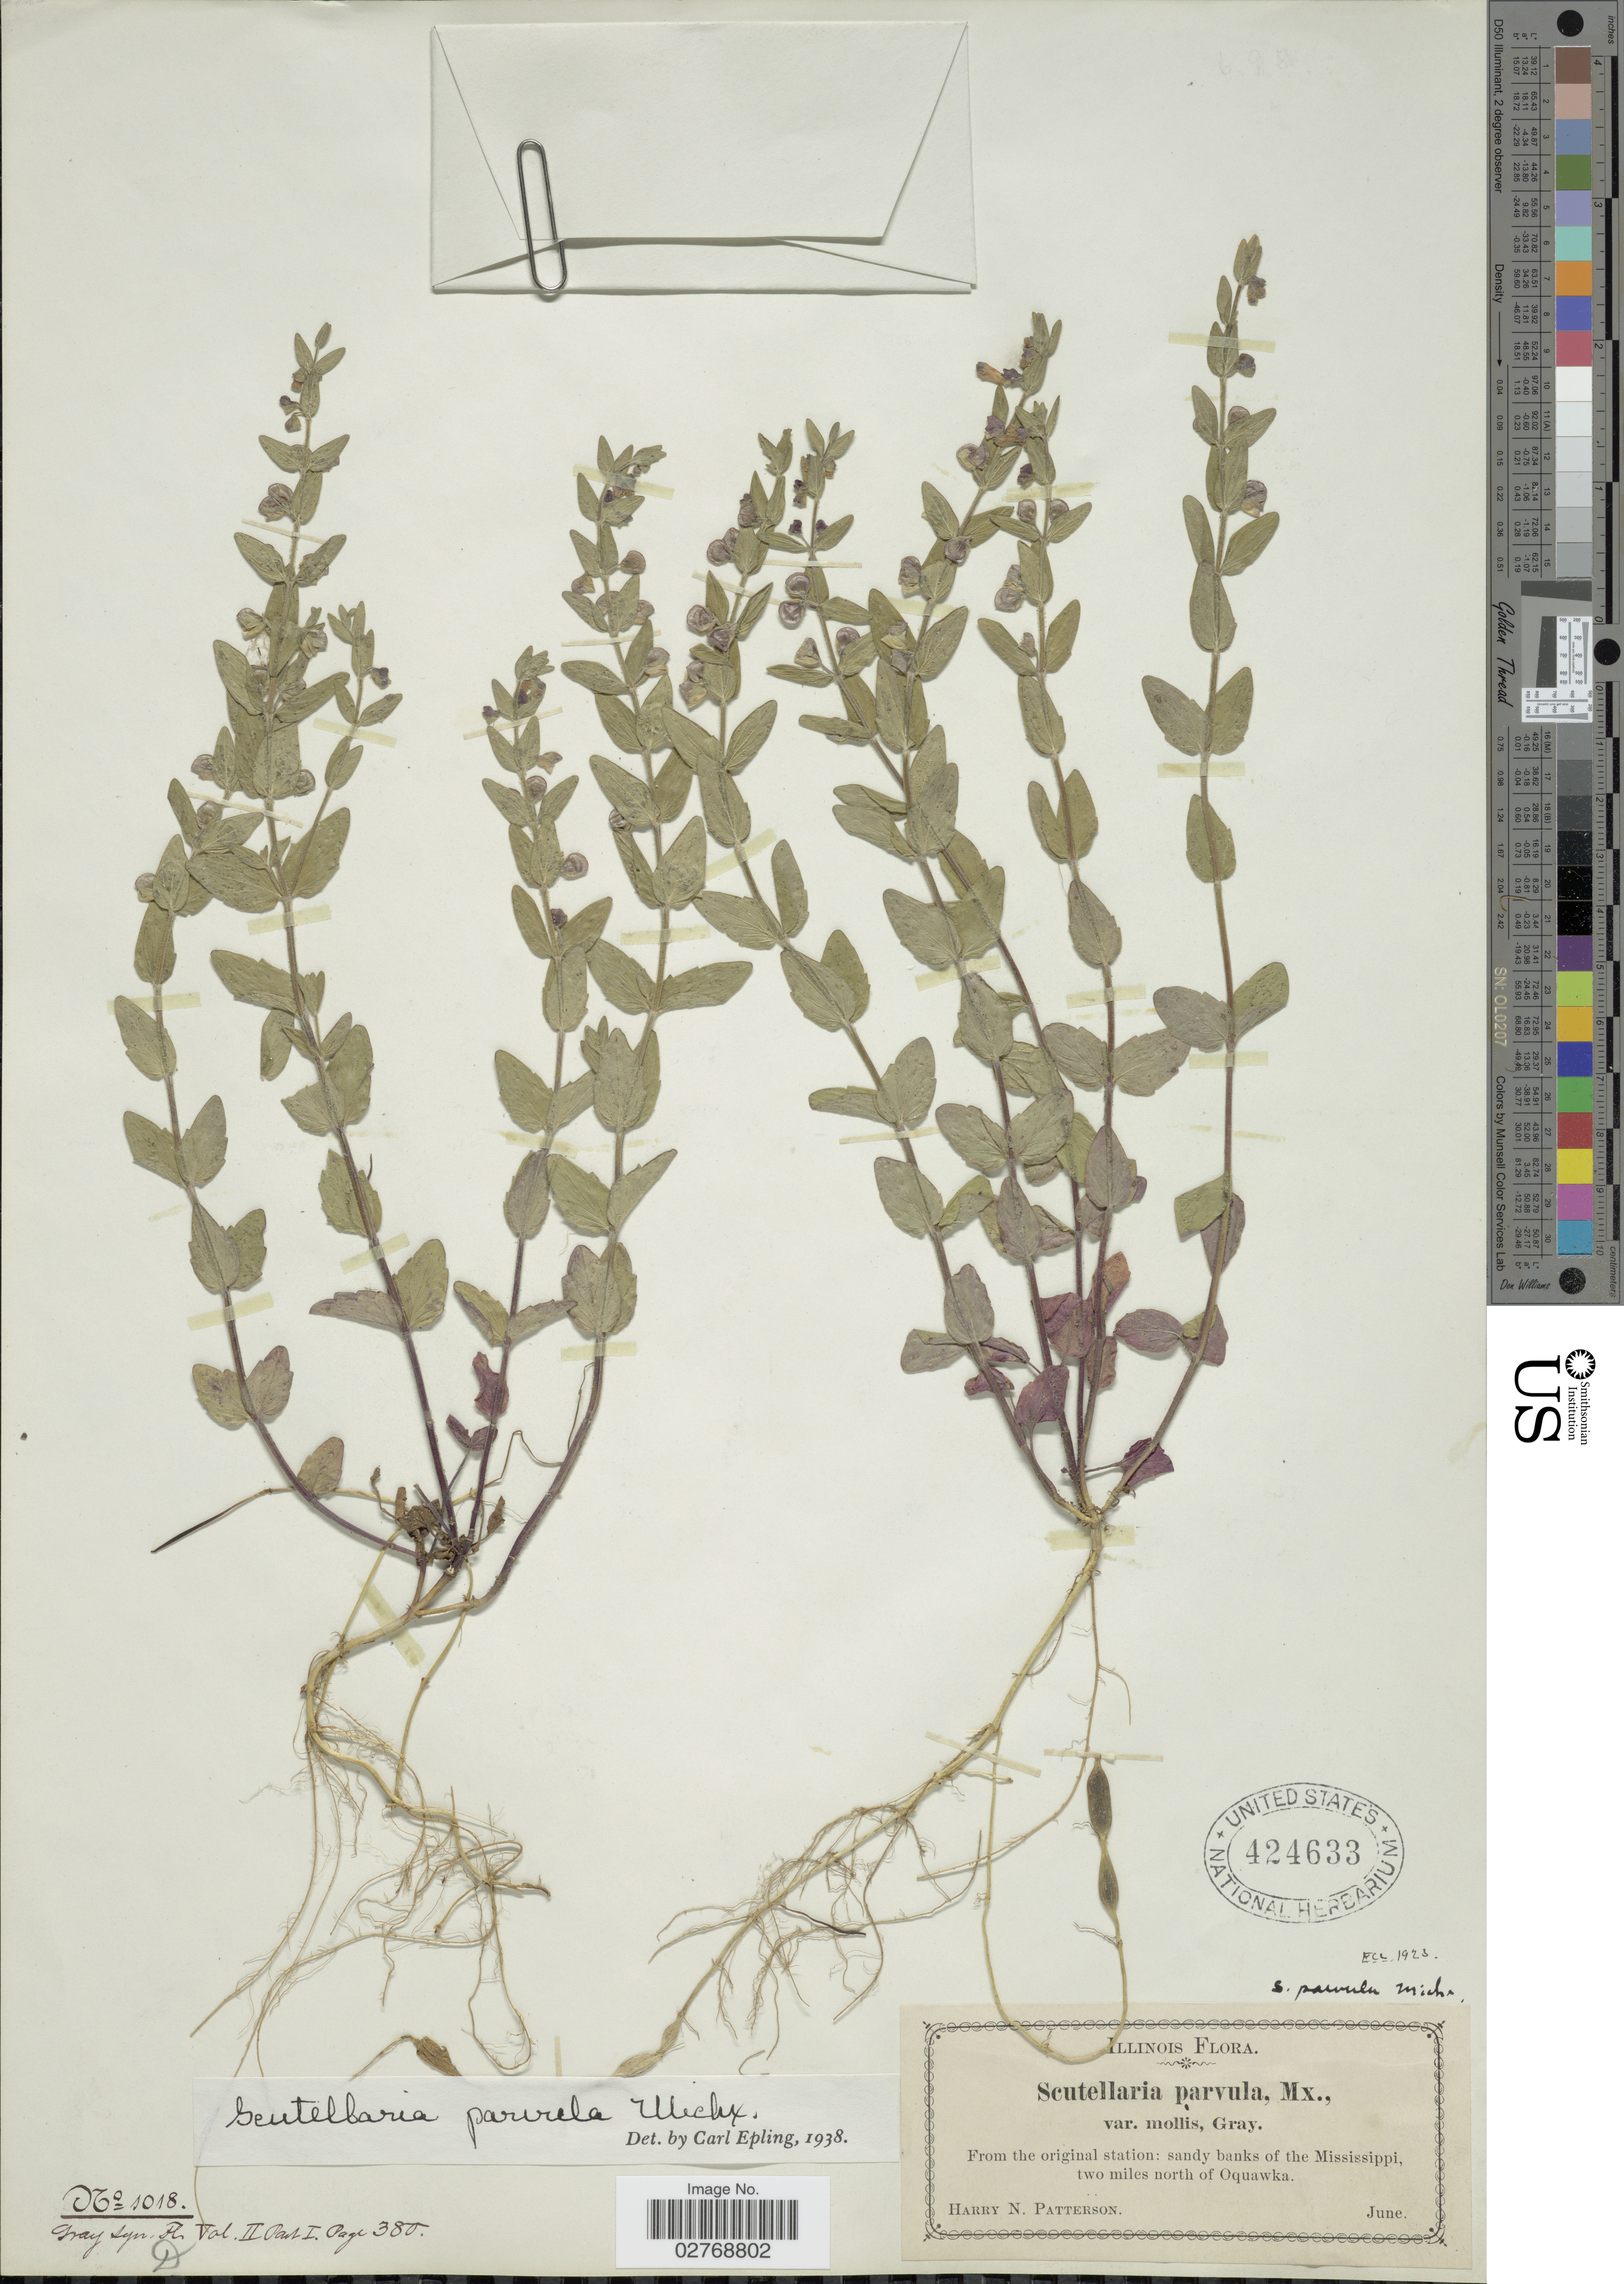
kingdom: Plantae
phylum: Tracheophyta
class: Magnoliopsida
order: Lamiales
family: Lamiaceae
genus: Scutellaria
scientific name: Scutellaria parvula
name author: Michx.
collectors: H. N. Patterson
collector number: ?1018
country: United States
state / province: Illinois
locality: From the original station: sandy banks of the Mississippi, two miles north of Oquawka.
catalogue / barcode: US 424633